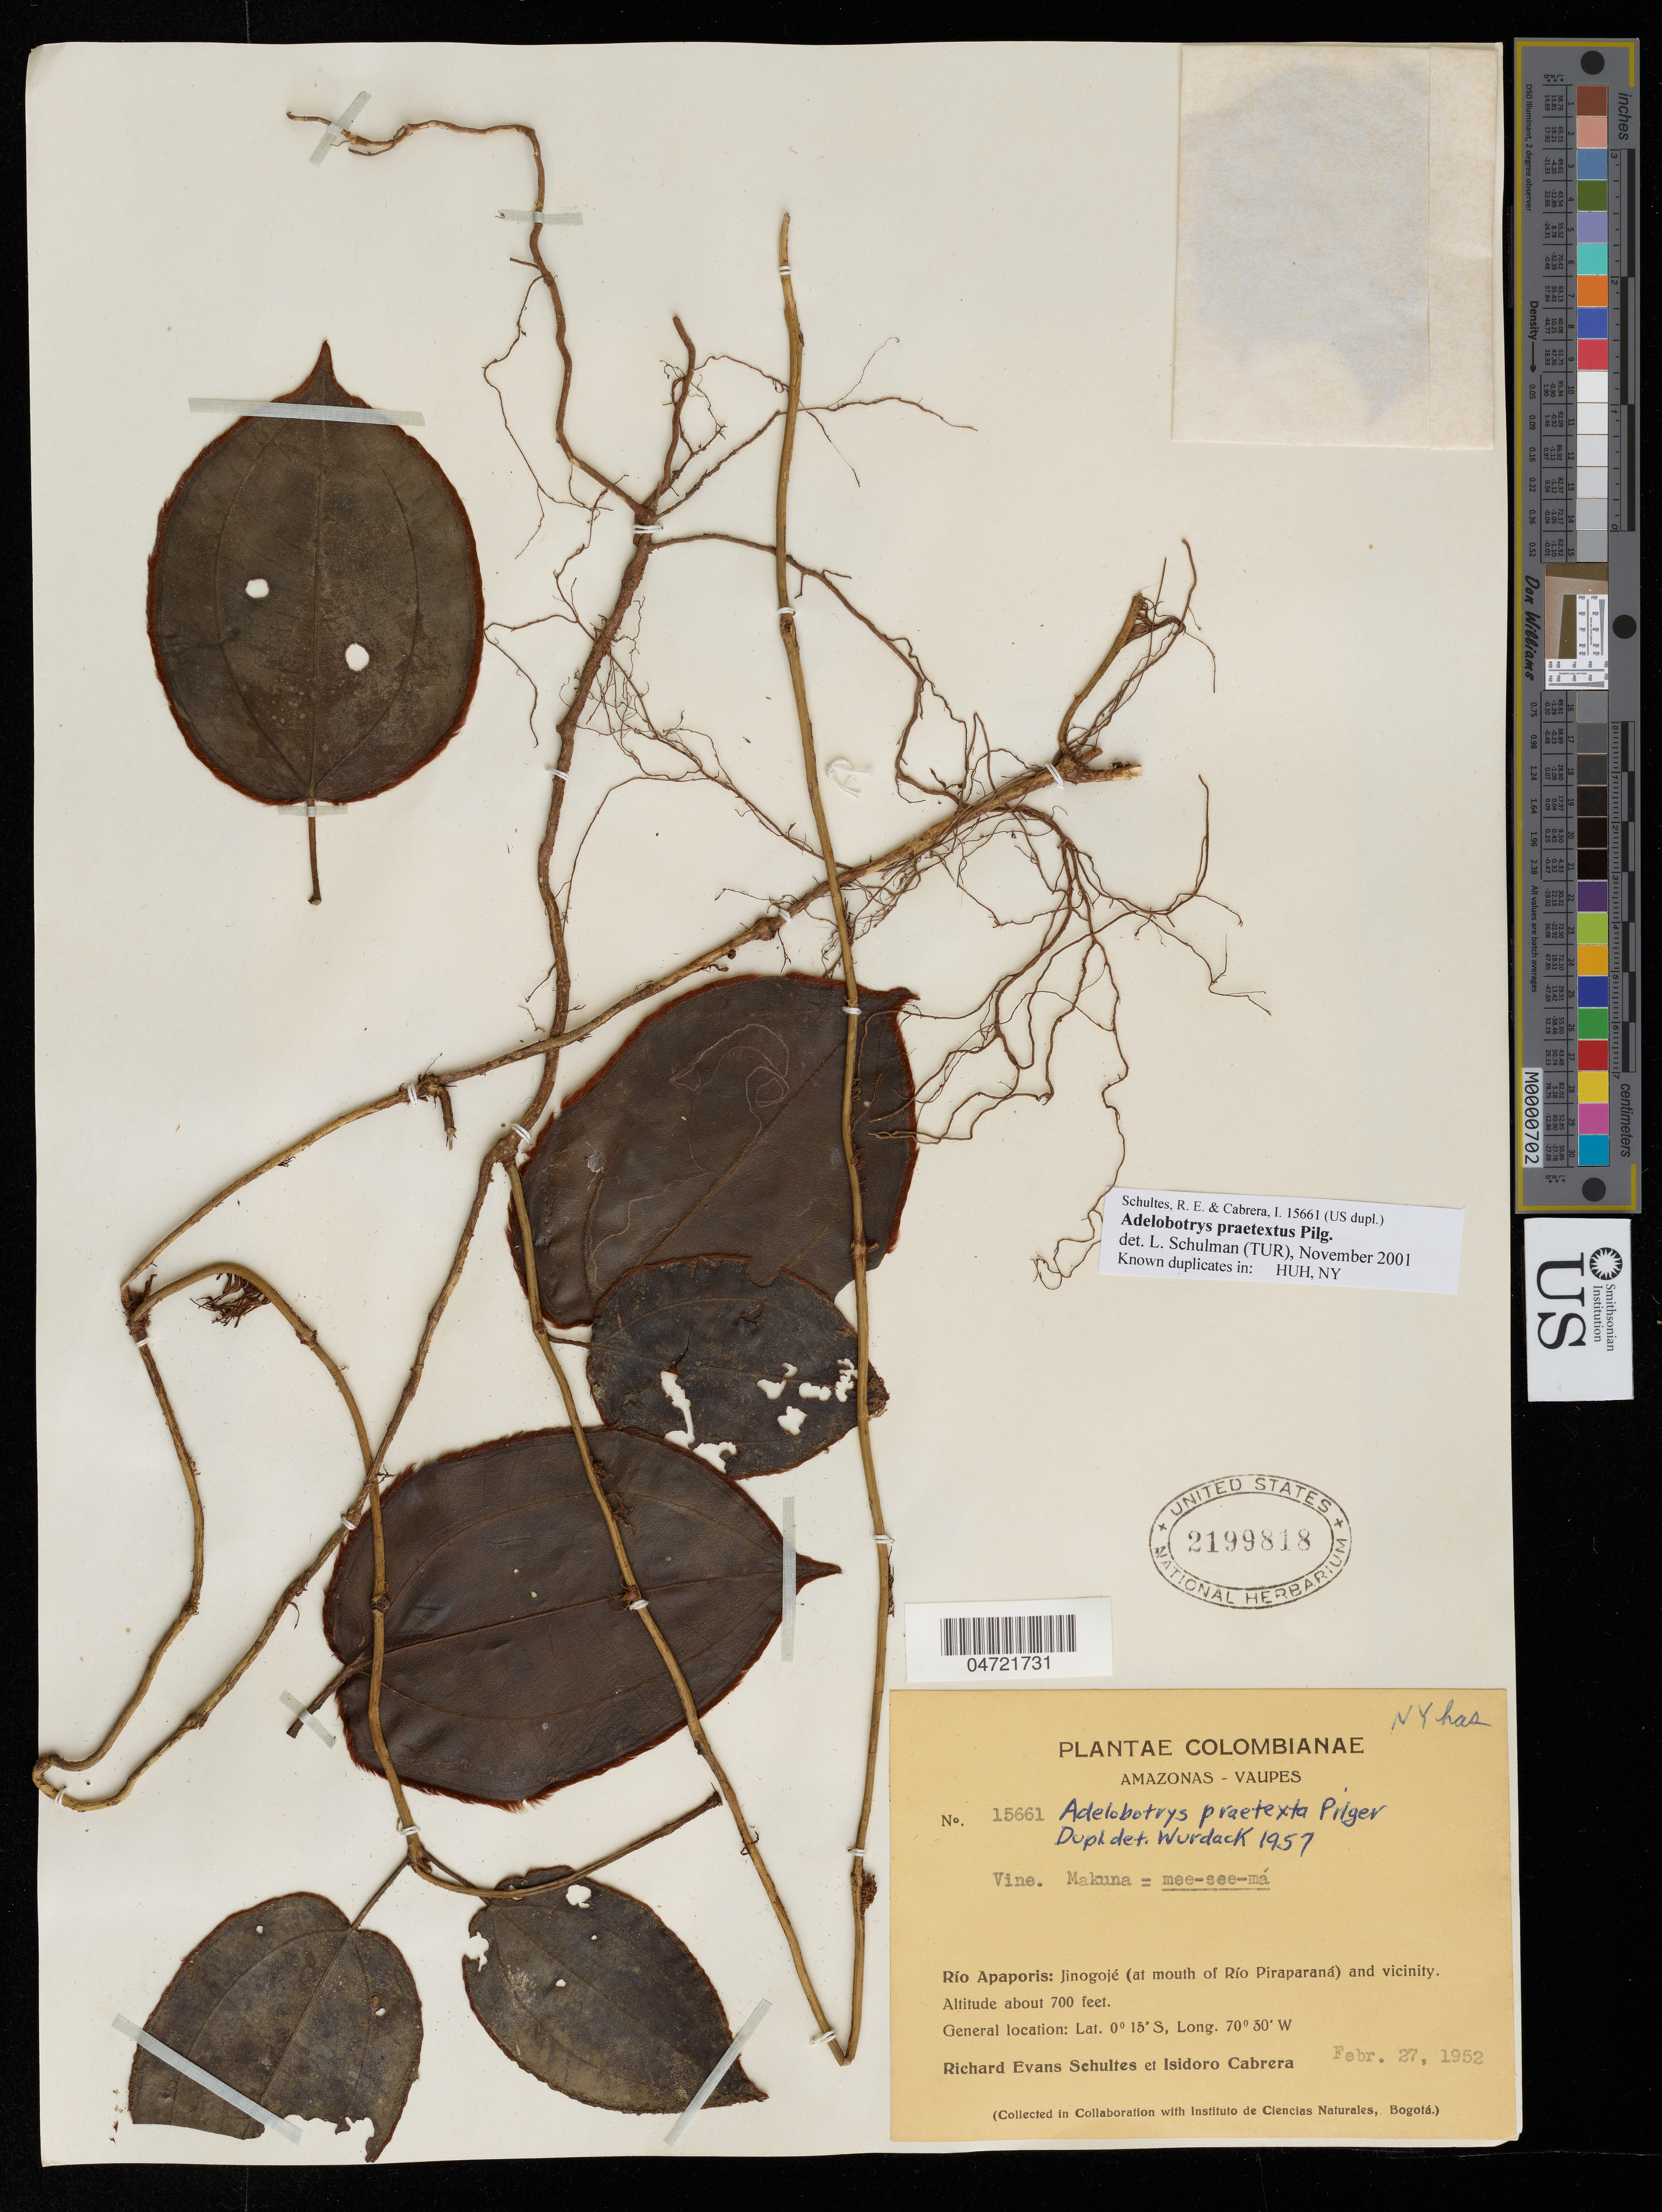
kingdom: Plantae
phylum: Tracheophyta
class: Magnoliopsida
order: Myrtales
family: Melastomataceae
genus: Adelobotrys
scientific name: Adelobotrys praetexta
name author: Pilg.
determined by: Schulman, Leif, (TUR), University of Turku (FINLAND)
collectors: R. E. Schultes & I. Cabrera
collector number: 15661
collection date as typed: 27 Feb 1952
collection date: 1952-02-27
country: Colombia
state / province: Amazônas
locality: Rio Apaporis at mouth of Rio Piraparana; Tinogoje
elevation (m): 213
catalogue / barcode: US 2199818